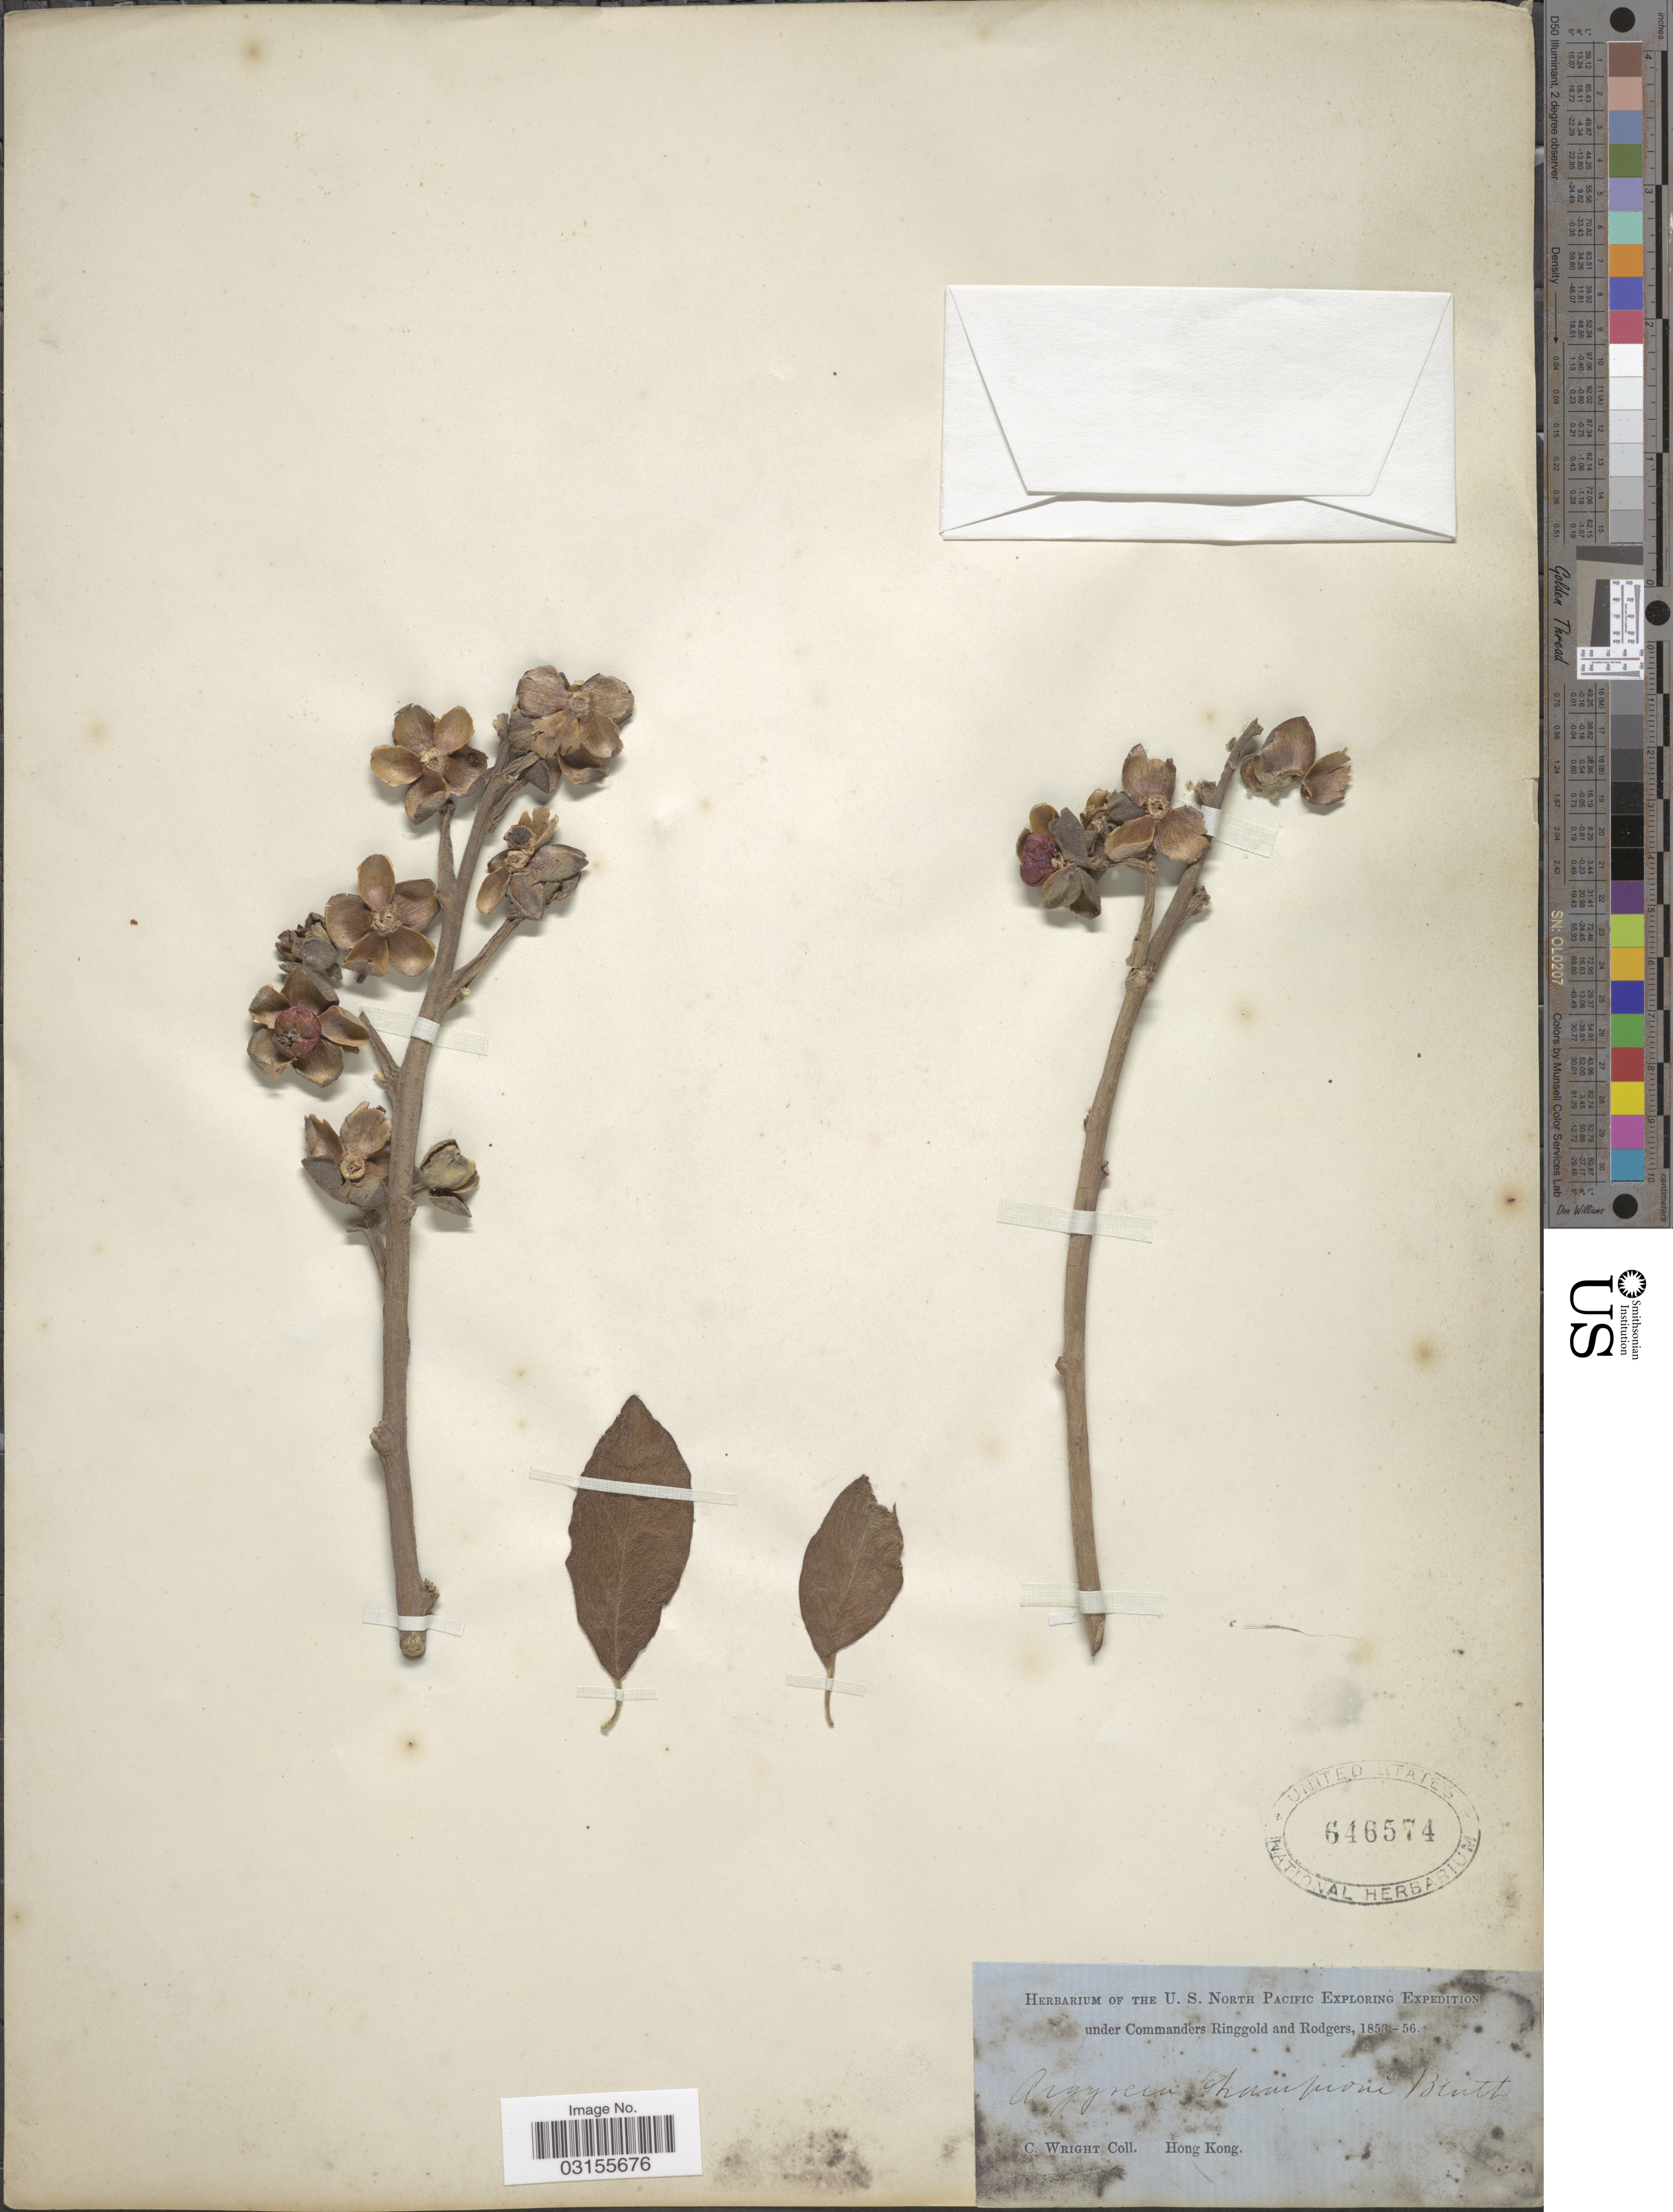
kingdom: Plantae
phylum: Tracheophyta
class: Magnoliopsida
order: Solanales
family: Convolvulaceae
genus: Argyreia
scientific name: Argyreia championii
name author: Benth.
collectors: C. Wright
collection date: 1853/1856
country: China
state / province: Hong Kong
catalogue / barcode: US 646574